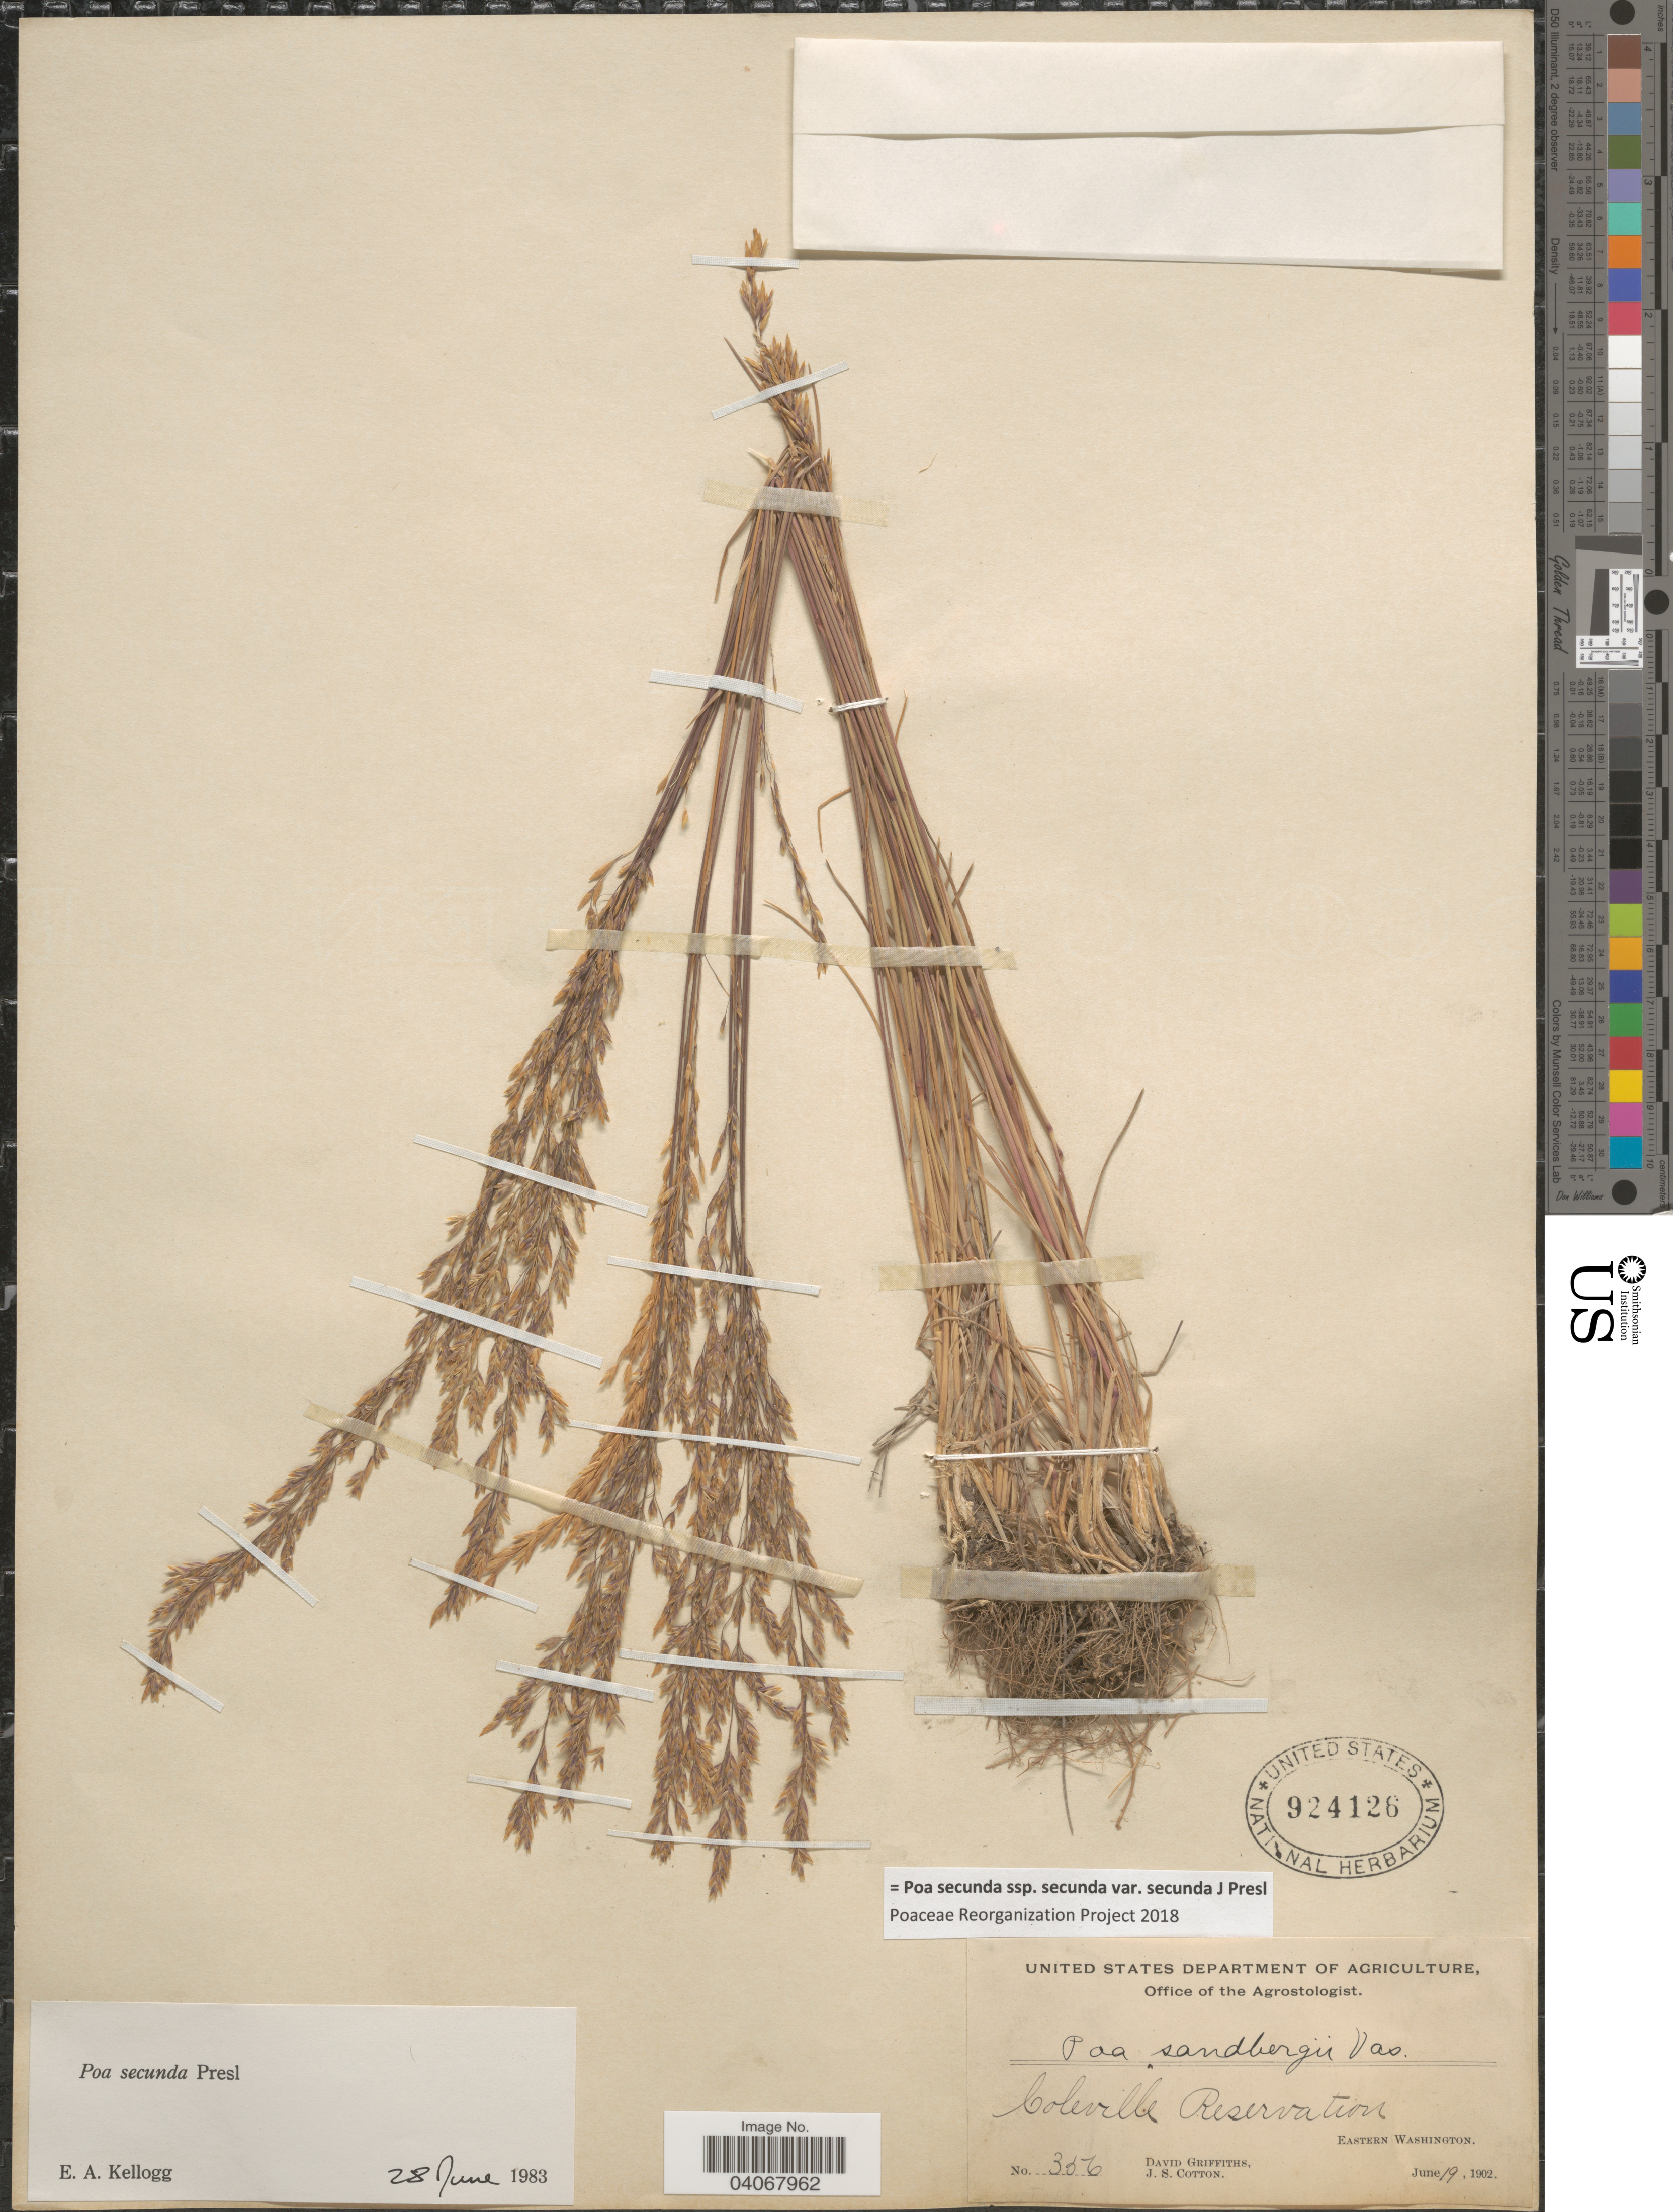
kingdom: Plantae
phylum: Tracheophyta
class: Liliopsida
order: Poales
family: Poaceae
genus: Poa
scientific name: Poa secunda subsp. secunda var. secunda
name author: J. Presl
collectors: D. Griffiths & J. S. Cotton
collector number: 356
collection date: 1902-06-19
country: United States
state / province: Washington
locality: Coleville Reservation. Eastern Washington.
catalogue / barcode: US 924126